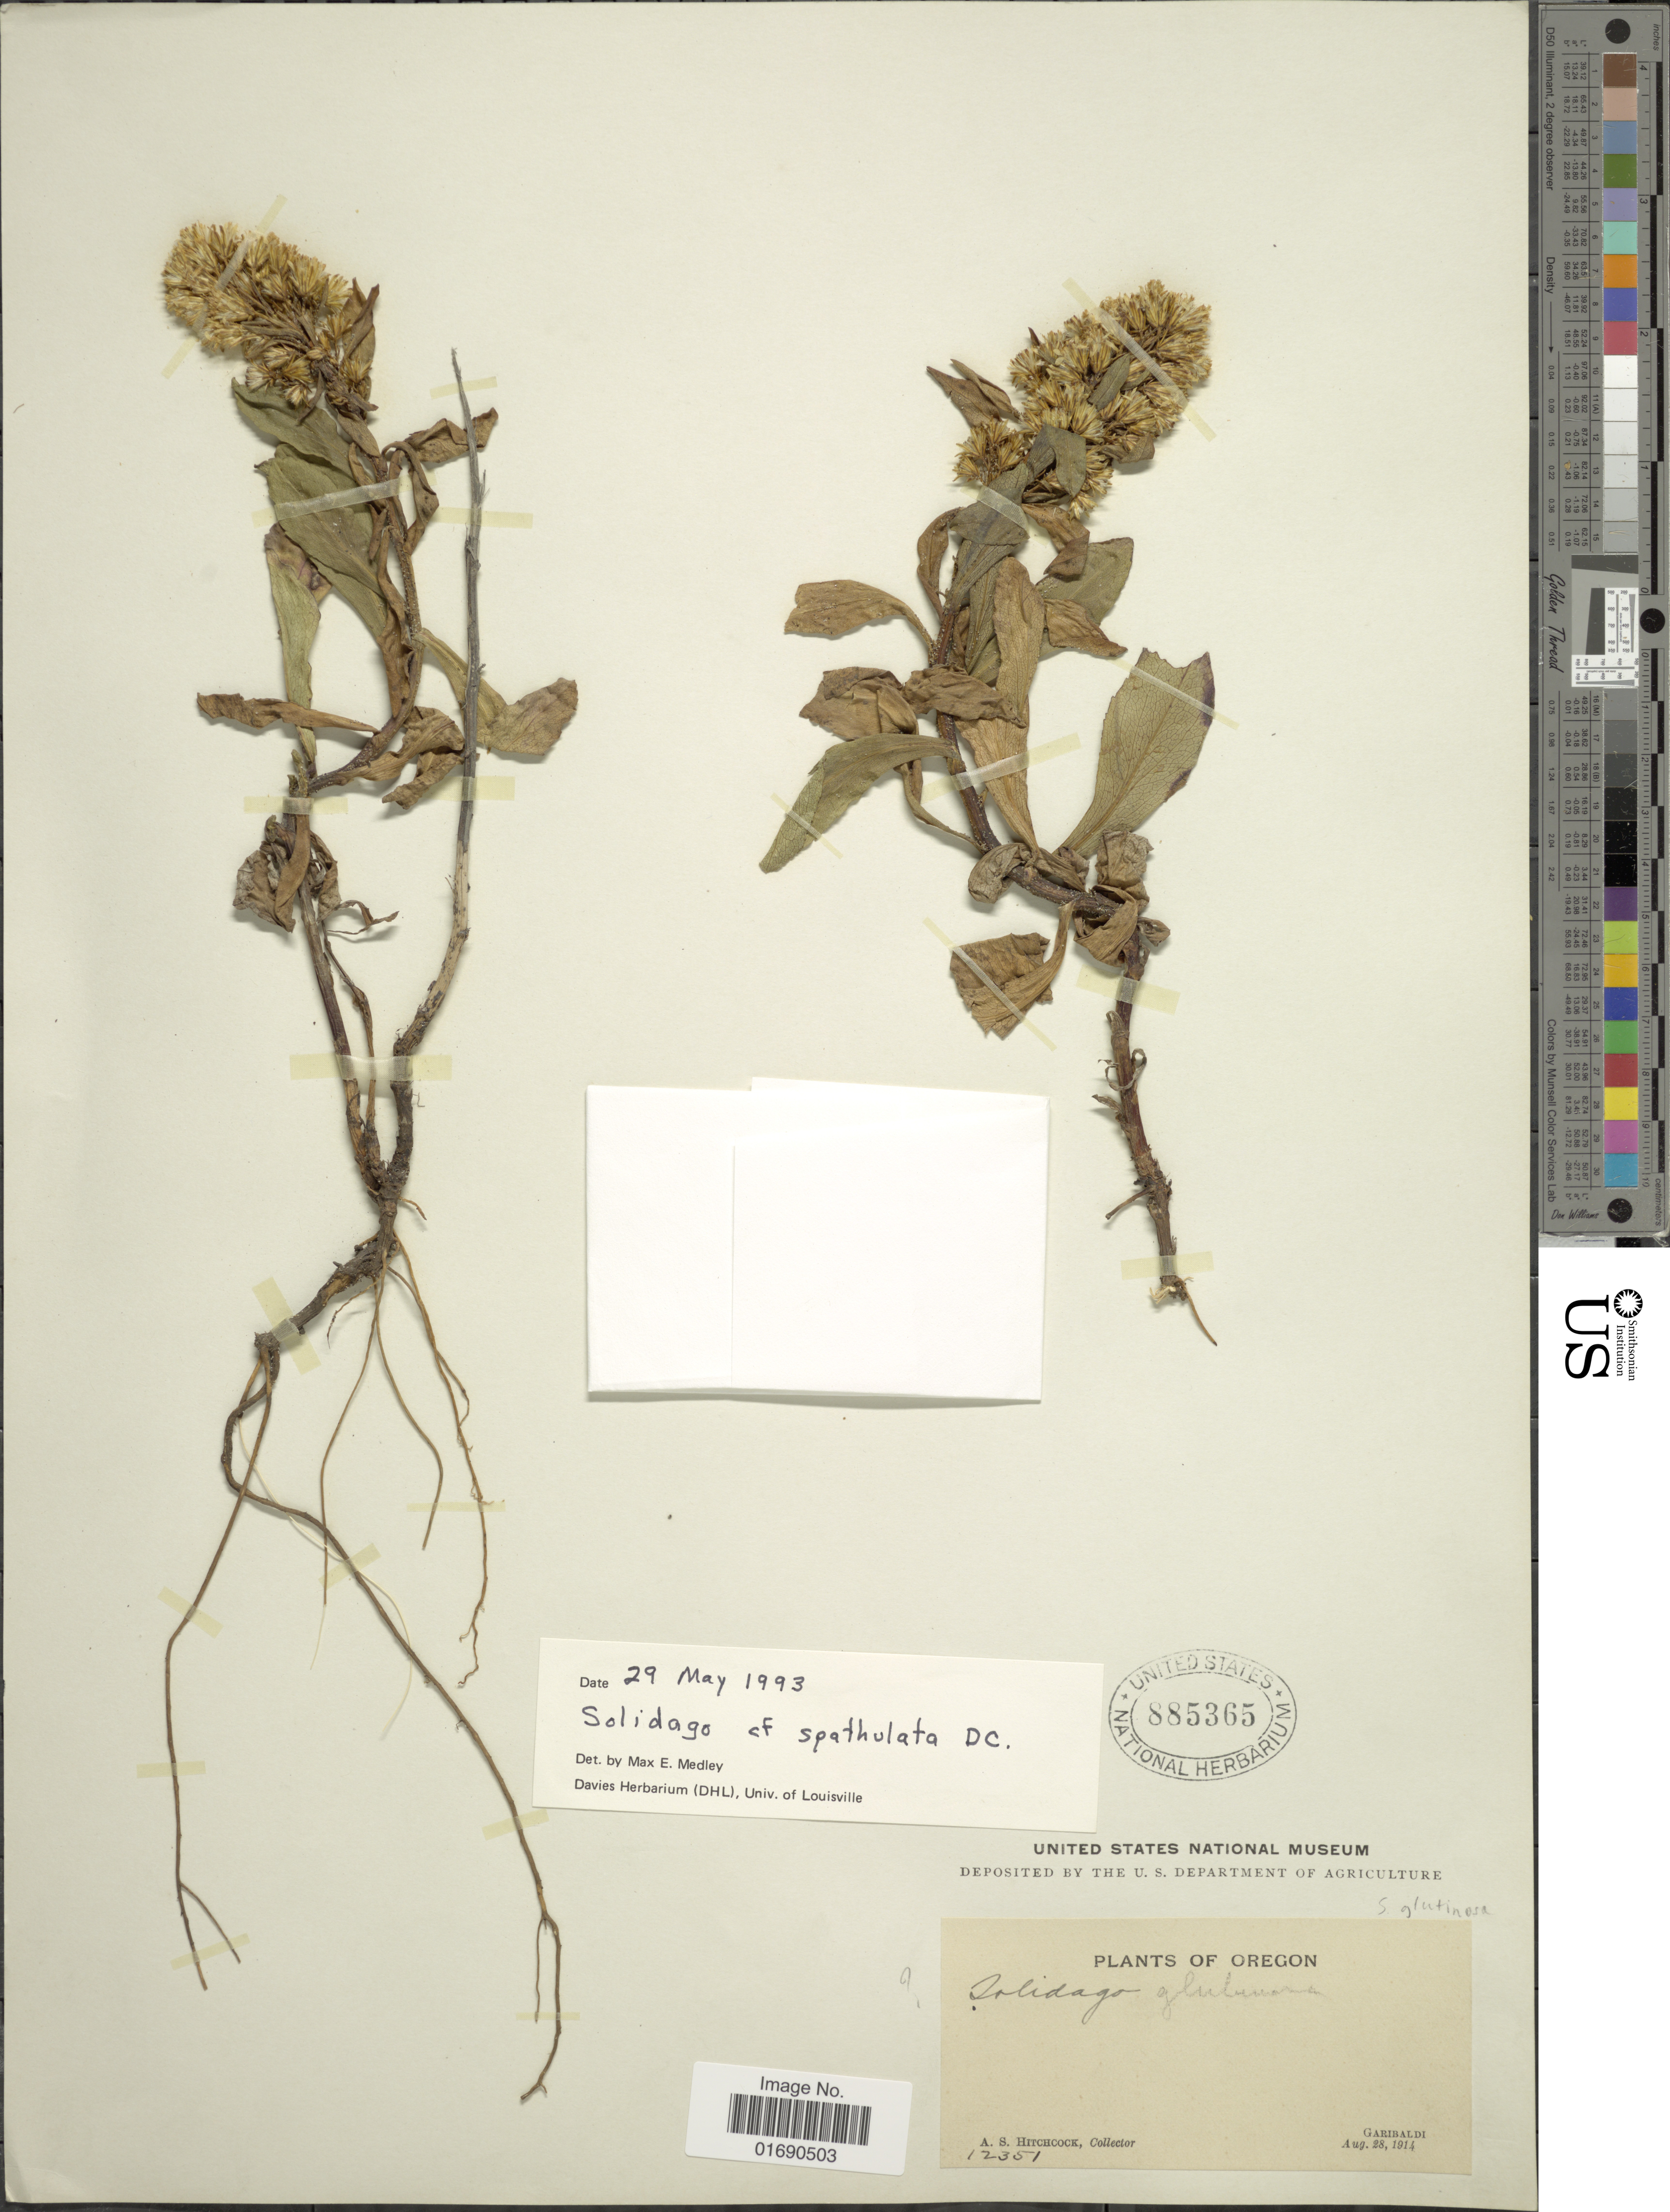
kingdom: Plantae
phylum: Tracheophyta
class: Magnoliopsida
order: Asterales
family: Asteraceae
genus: Solidago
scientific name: Solidago spathulata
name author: DC.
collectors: A. S. Hitchcock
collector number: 12351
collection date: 1914-08-28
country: United States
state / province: Oregon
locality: Garibaldi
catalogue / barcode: US 885365